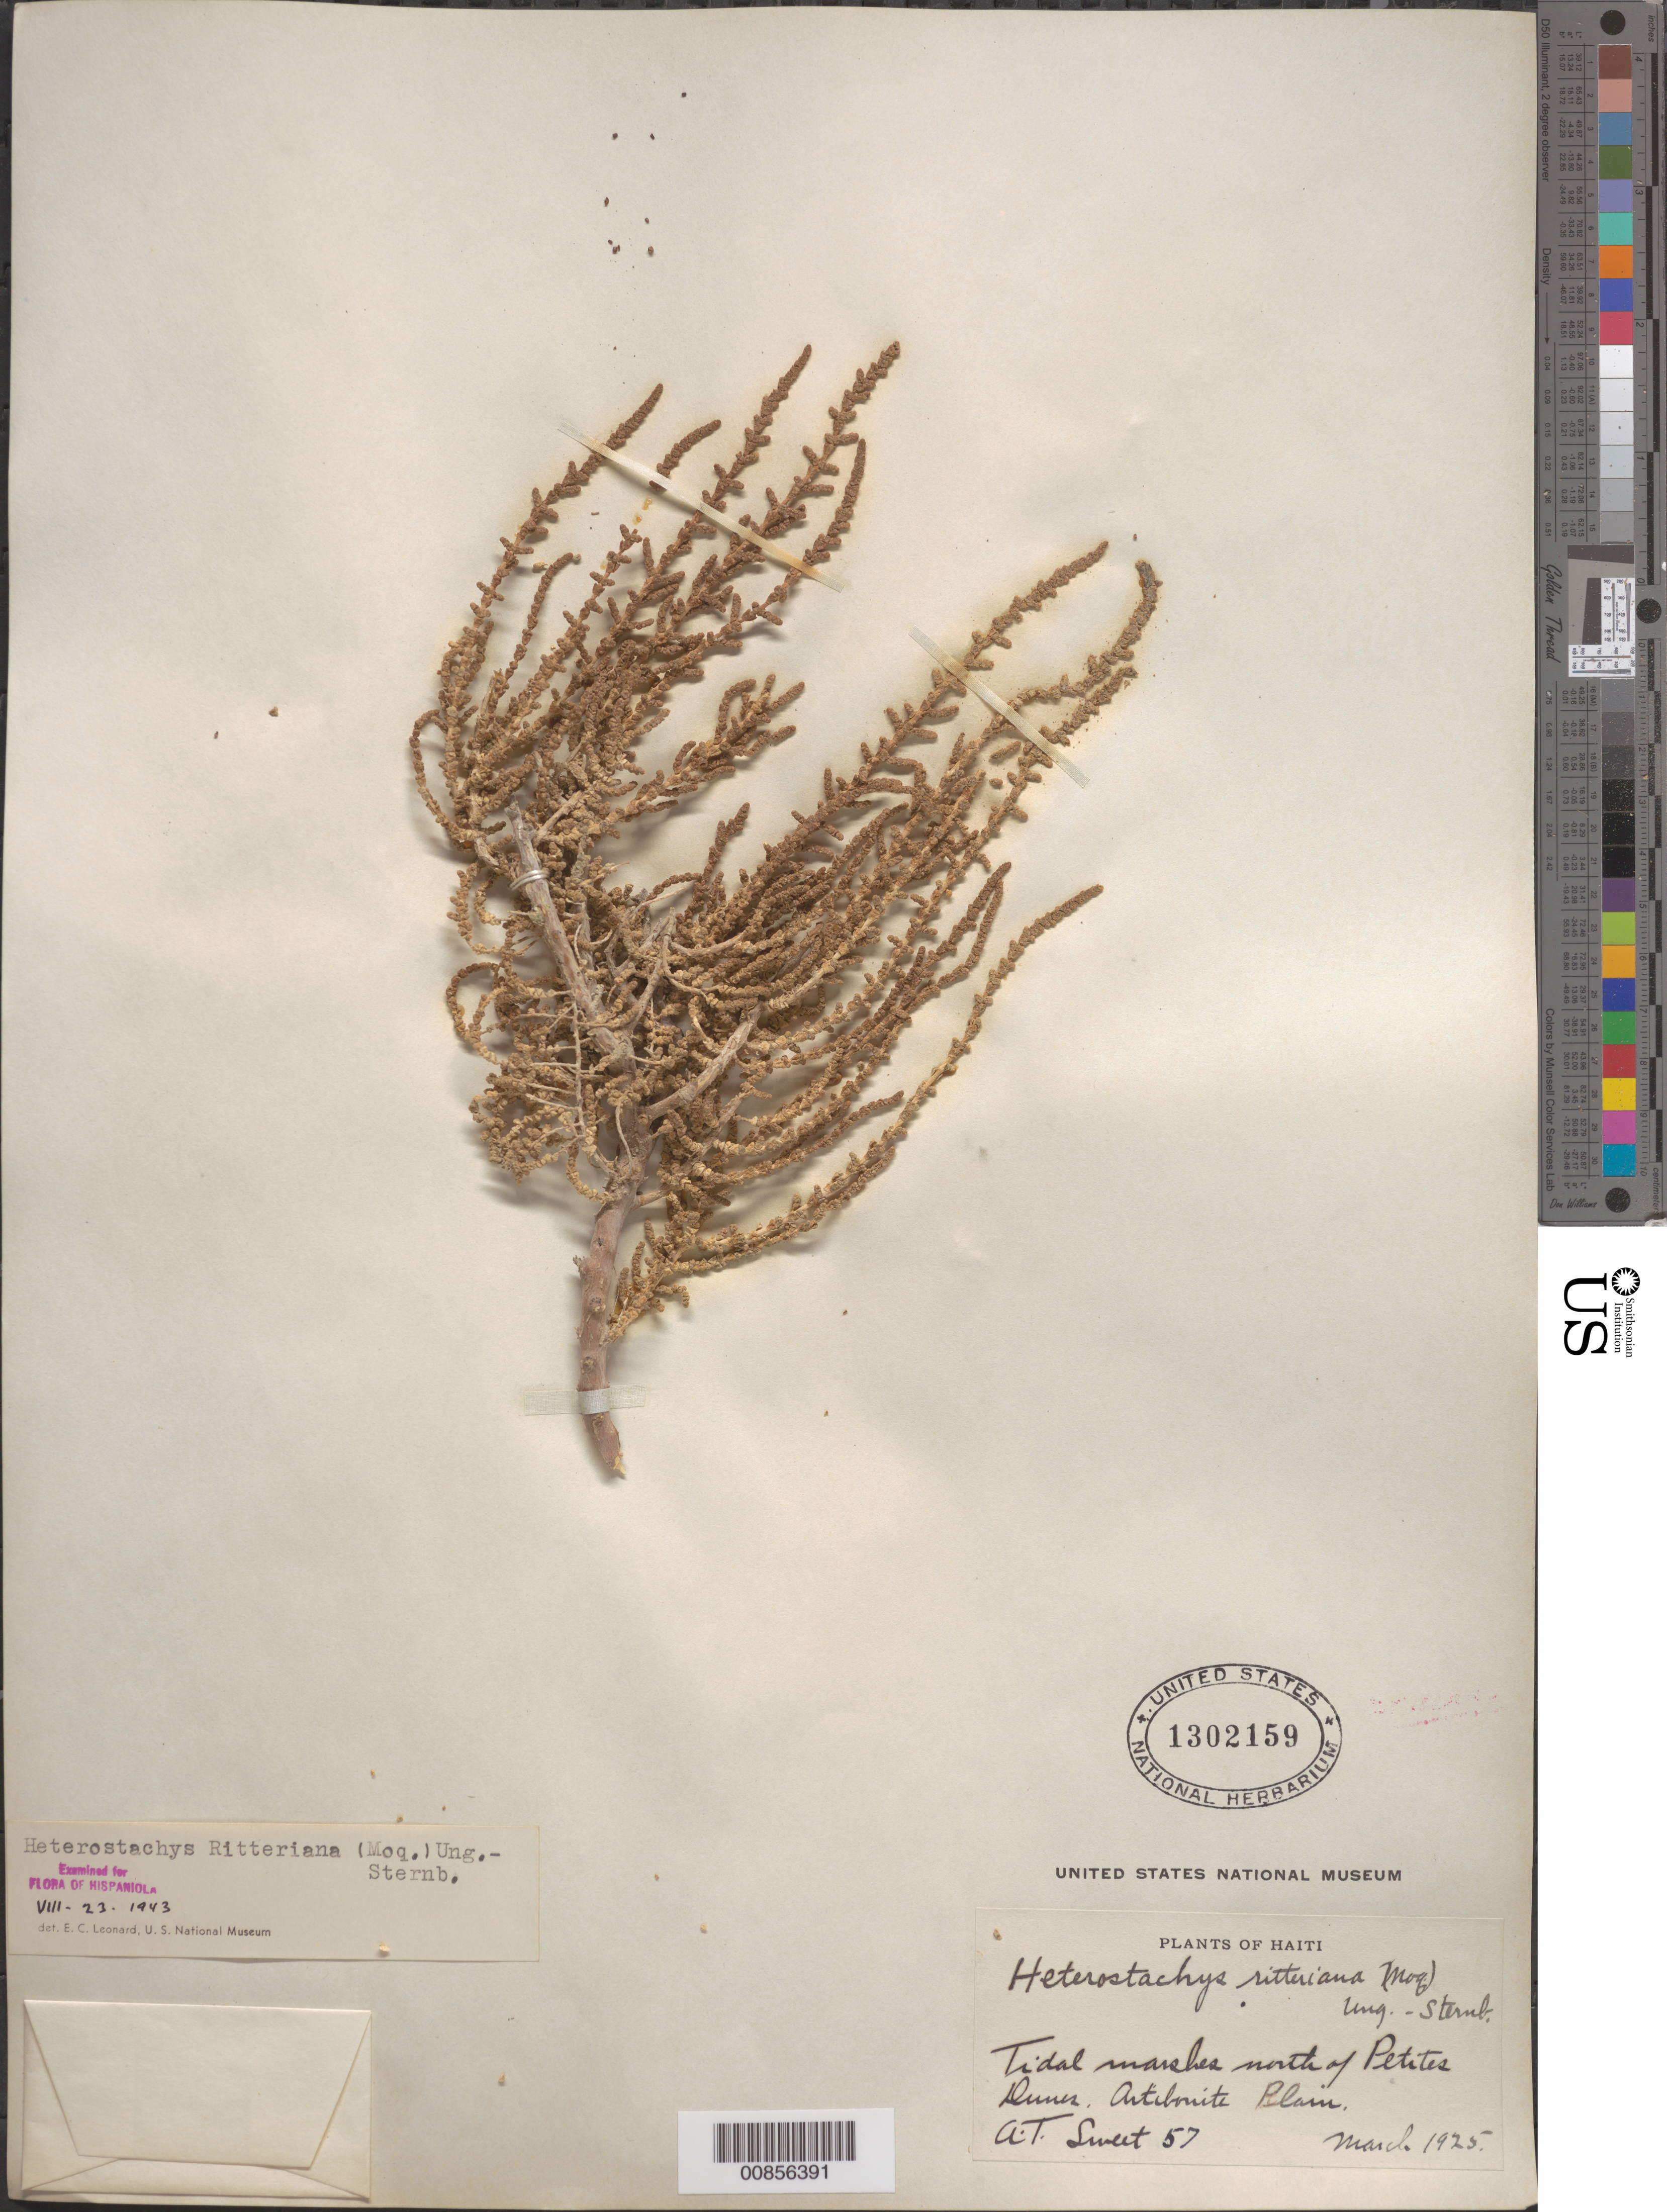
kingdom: Plantae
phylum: Tracheophyta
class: Magnoliopsida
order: Caryophyllales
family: Amaranthaceae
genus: Heterostachys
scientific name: Heterostachys ritteriana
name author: (Moq.) Ung.-Sternb.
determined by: Leonard, Emery C., (US)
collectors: A. T. Sweet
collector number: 57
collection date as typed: Mar 1925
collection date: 1925-03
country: Haiti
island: Hispaniola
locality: Tidal marshes north of Petites Dunes. Artibonite Plain.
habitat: Tidal marshes.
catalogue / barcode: US 1302159